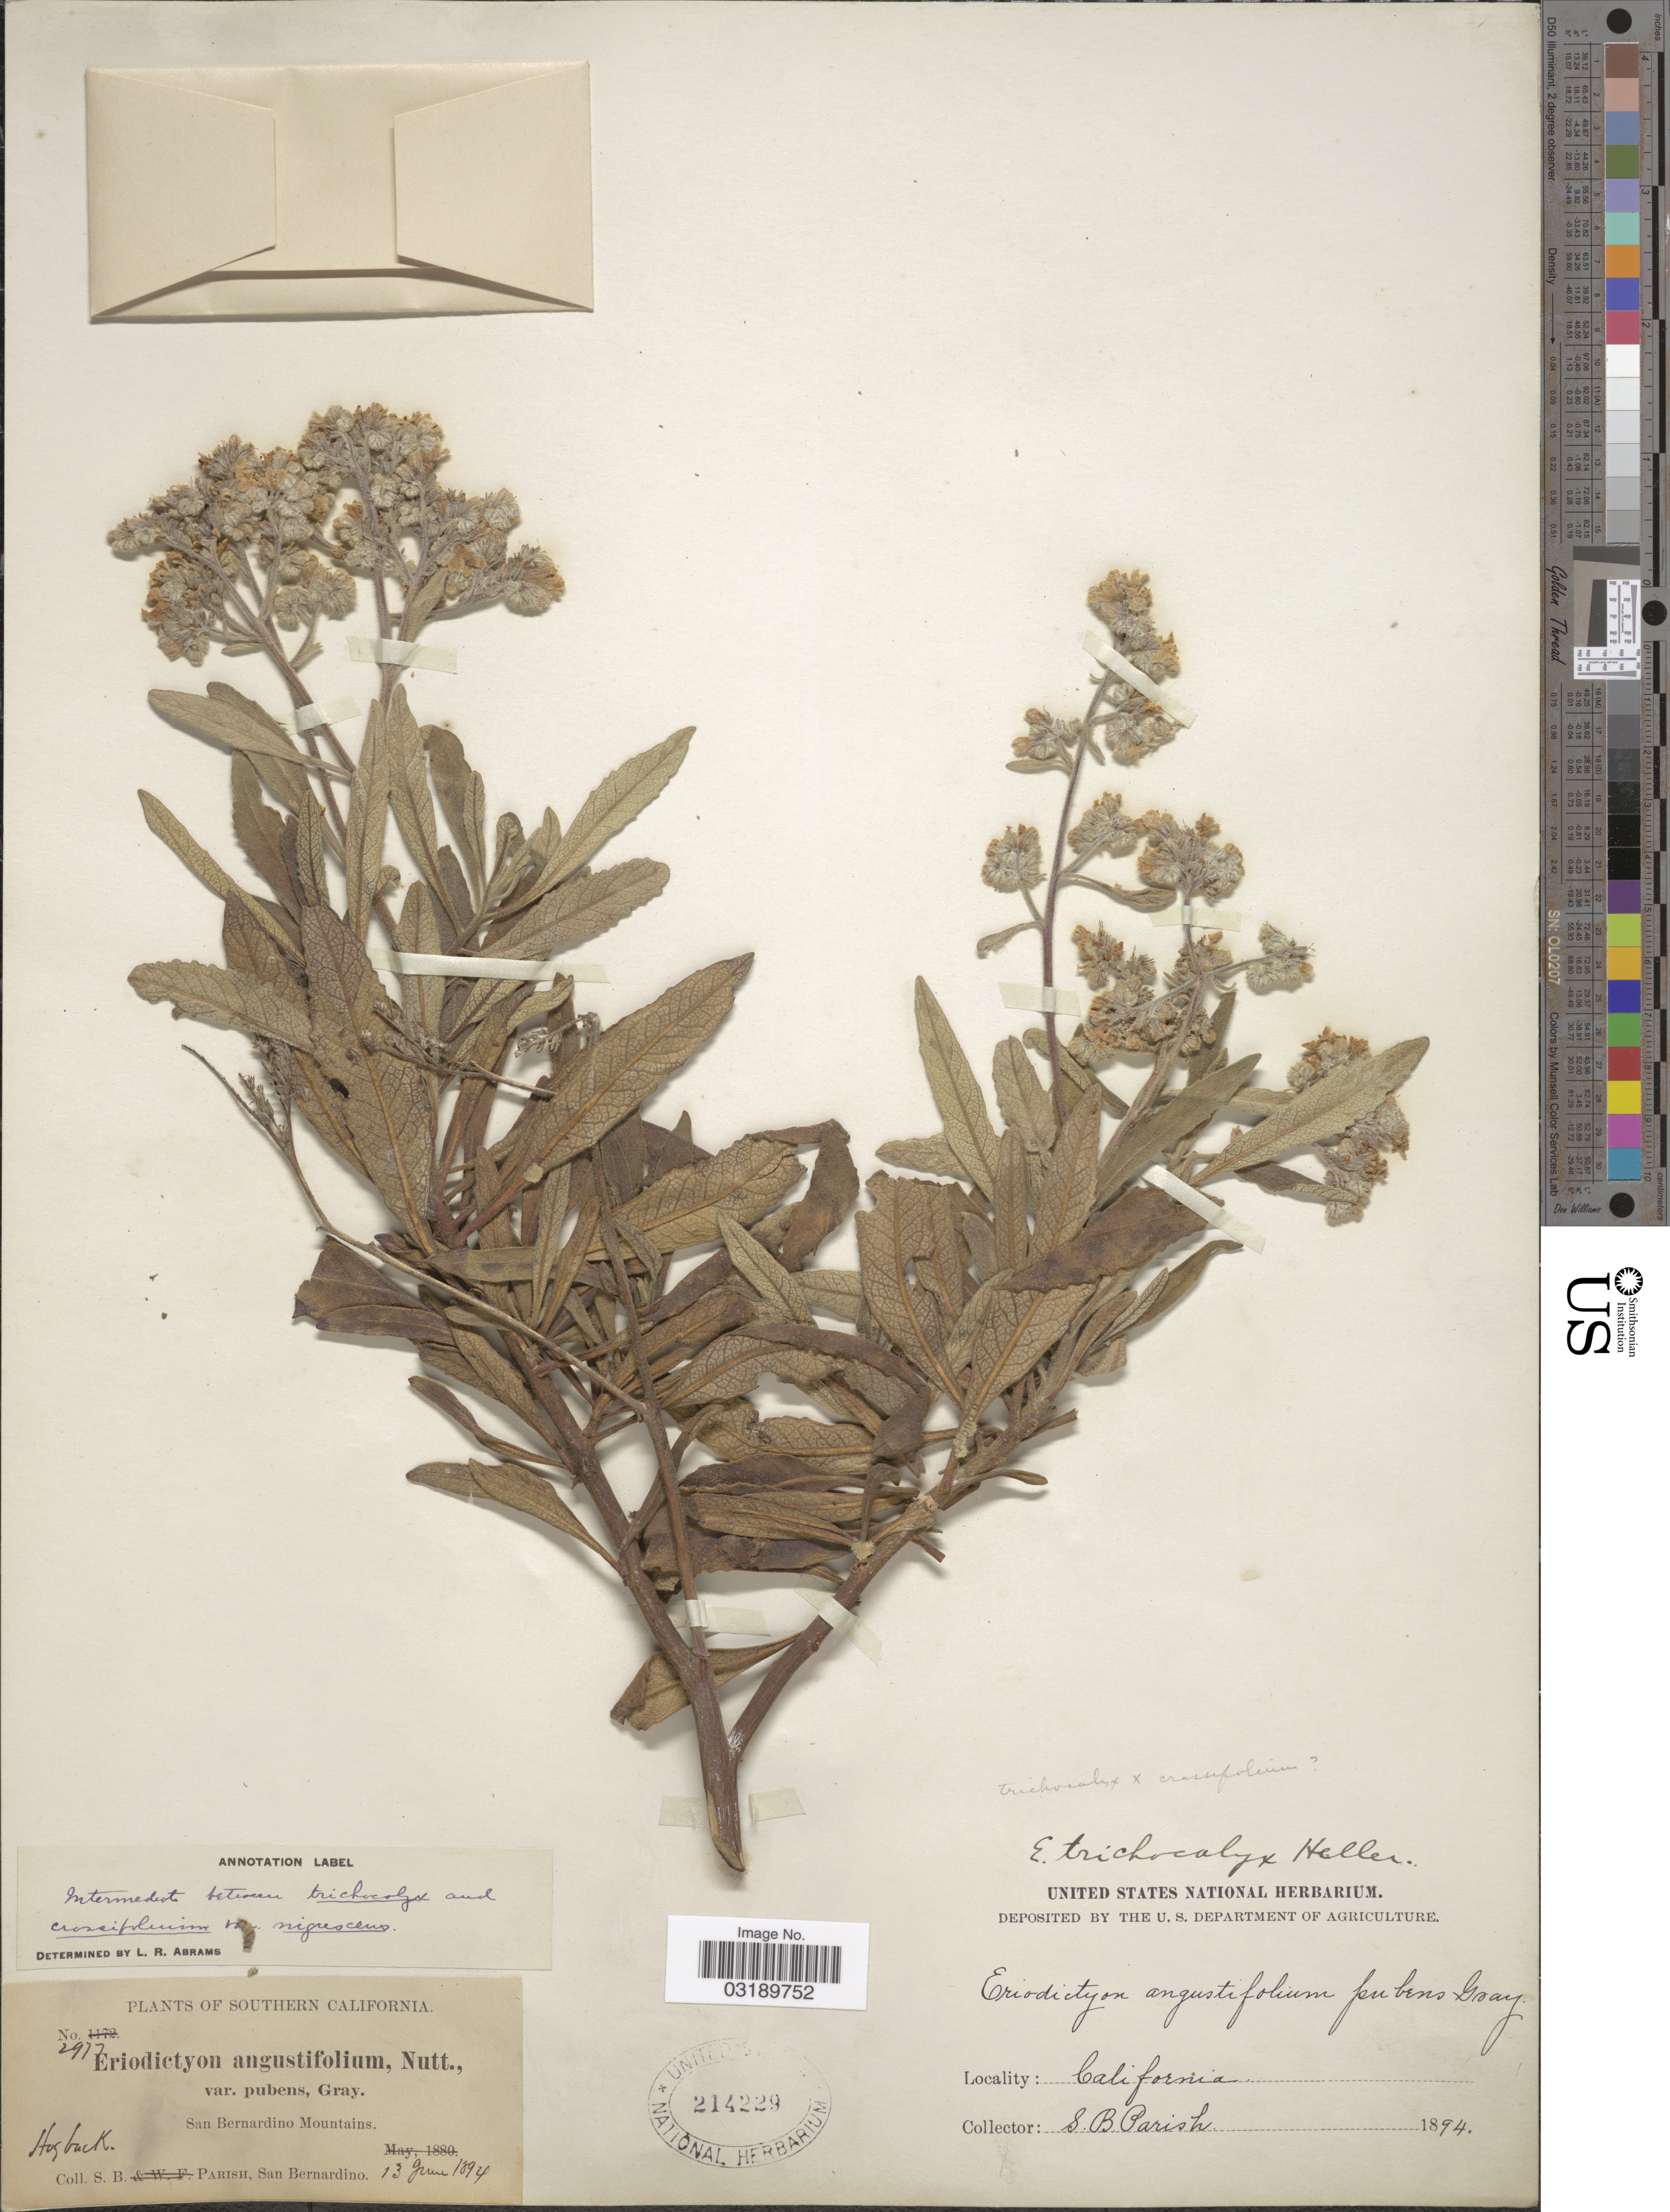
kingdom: Plantae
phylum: Tracheophyta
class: Magnoliopsida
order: Boraginales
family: Namaceae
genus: Eriodictyon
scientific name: Eriodictyon trichocalyx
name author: A. Heller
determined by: Rogers, Z. S.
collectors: S. B. Parish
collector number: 2977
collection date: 1894-06-13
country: United States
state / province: California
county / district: San Bernardino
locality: Southern California. San Bernardino Mountains.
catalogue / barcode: US 214229